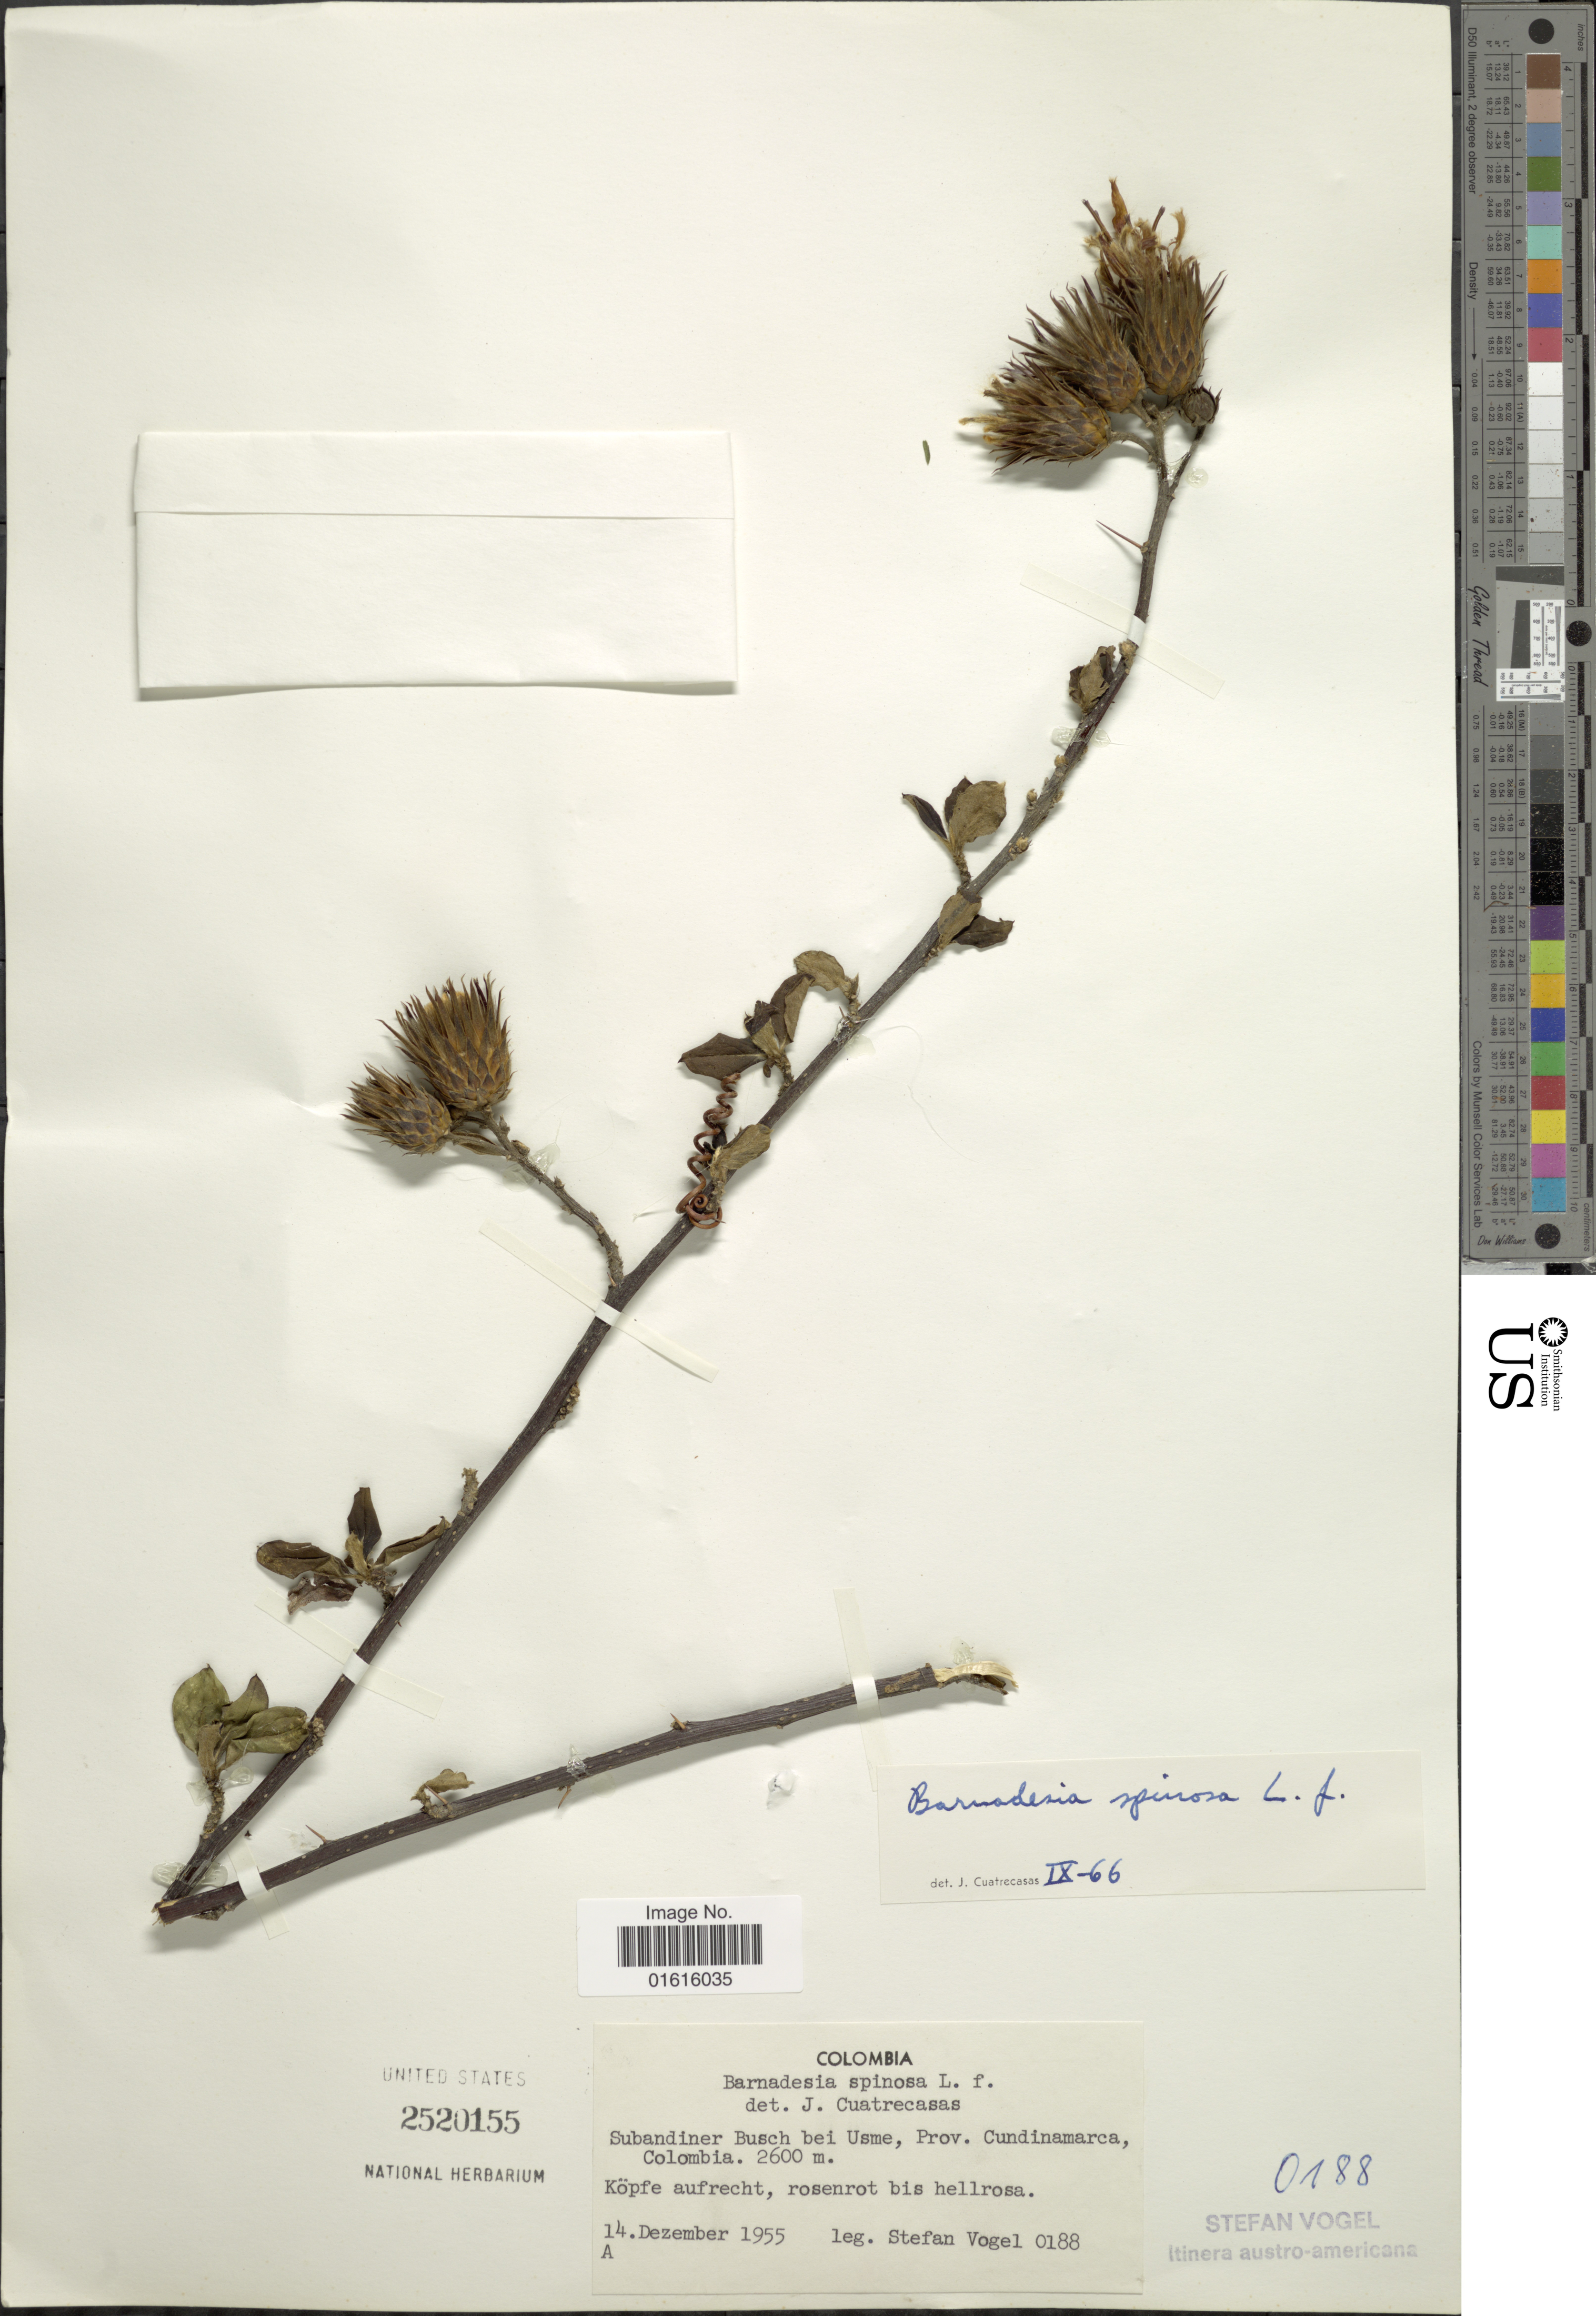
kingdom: Plantae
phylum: Tracheophyta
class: Magnoliopsida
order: Asterales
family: Asteraceae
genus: Barnadesia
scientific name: Barnadesia spinosa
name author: L. f.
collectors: S. Vogel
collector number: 0188A*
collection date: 1955-12-14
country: Colombia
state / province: Cundinamarca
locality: Subandiner Busch beu Usme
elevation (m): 2600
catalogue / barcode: US 2520155